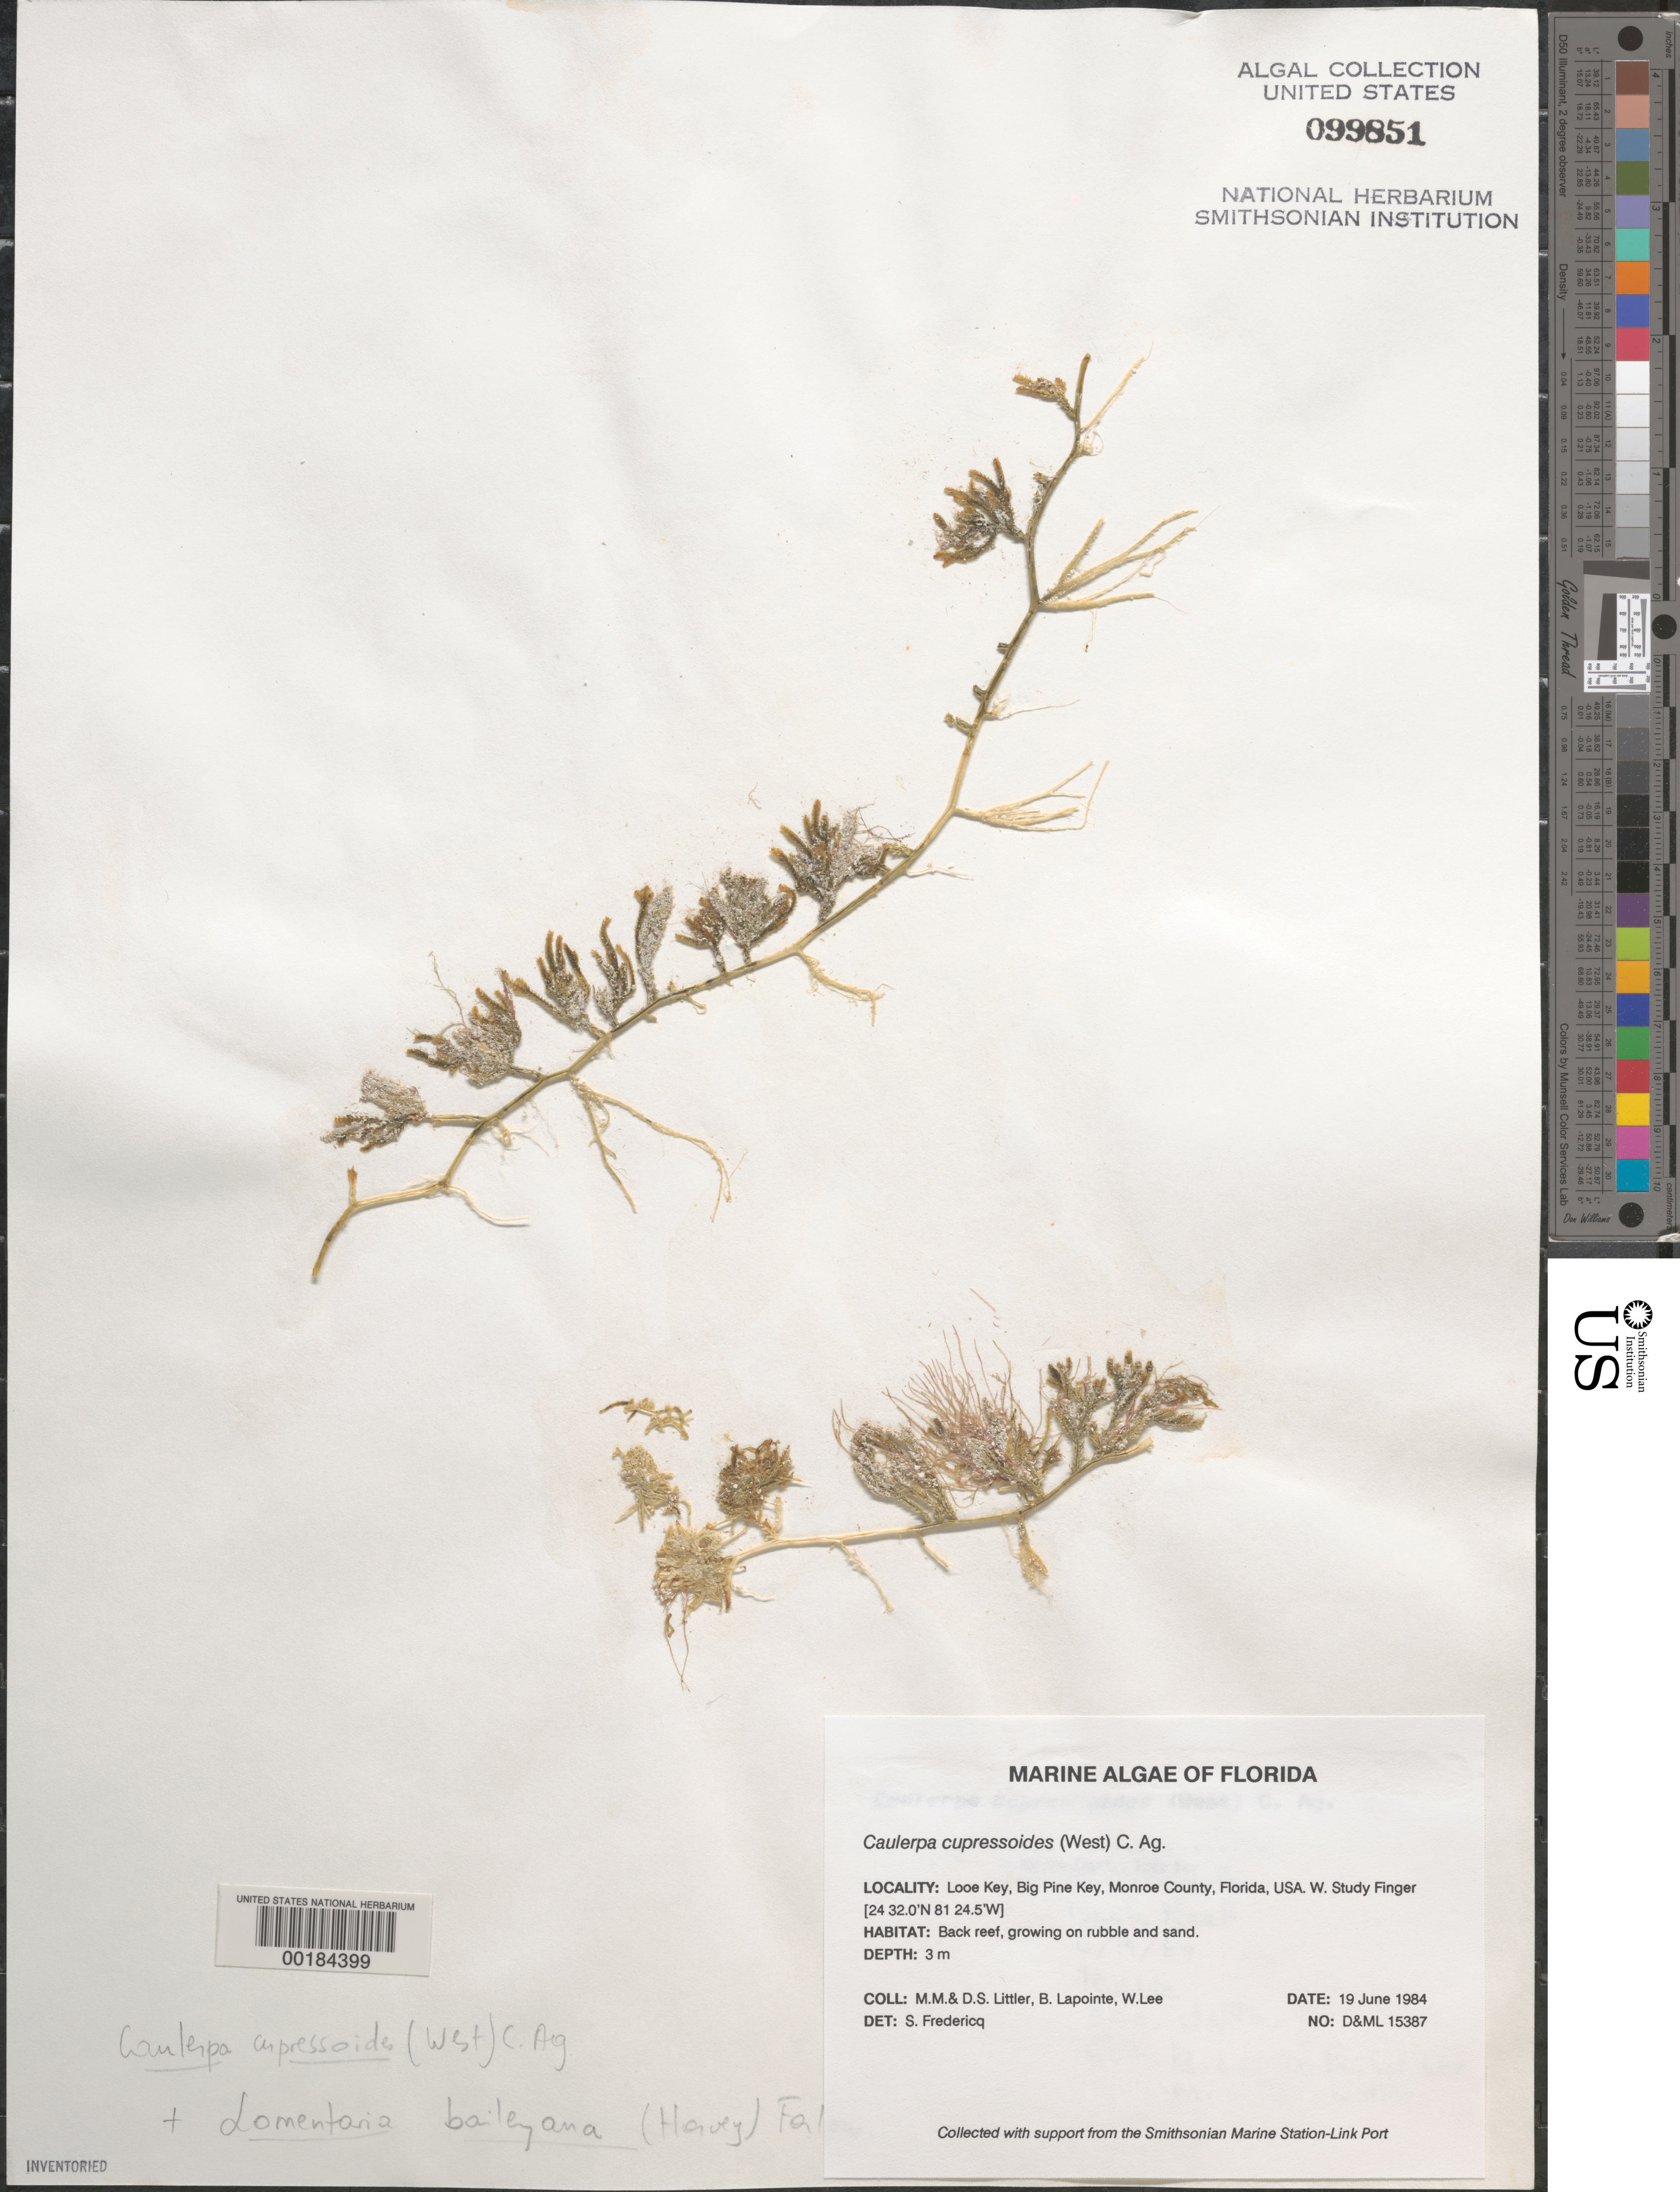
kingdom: Plantae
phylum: Chlorophyta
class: Ulvophyceae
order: Bryopsidales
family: Caulerpaceae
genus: Caulerpa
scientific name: Caulerpa cupressoides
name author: (Vahl) C. Agardh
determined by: Fredericq, S.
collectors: M. M. Littler, D. S. Littler, B. Lapointe & W. Lee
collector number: D&ML 15387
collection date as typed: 19 Jun 1984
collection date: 1984-06-19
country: United States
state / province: Florida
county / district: Monroe County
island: Looe Key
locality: Looe Key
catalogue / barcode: US 99851